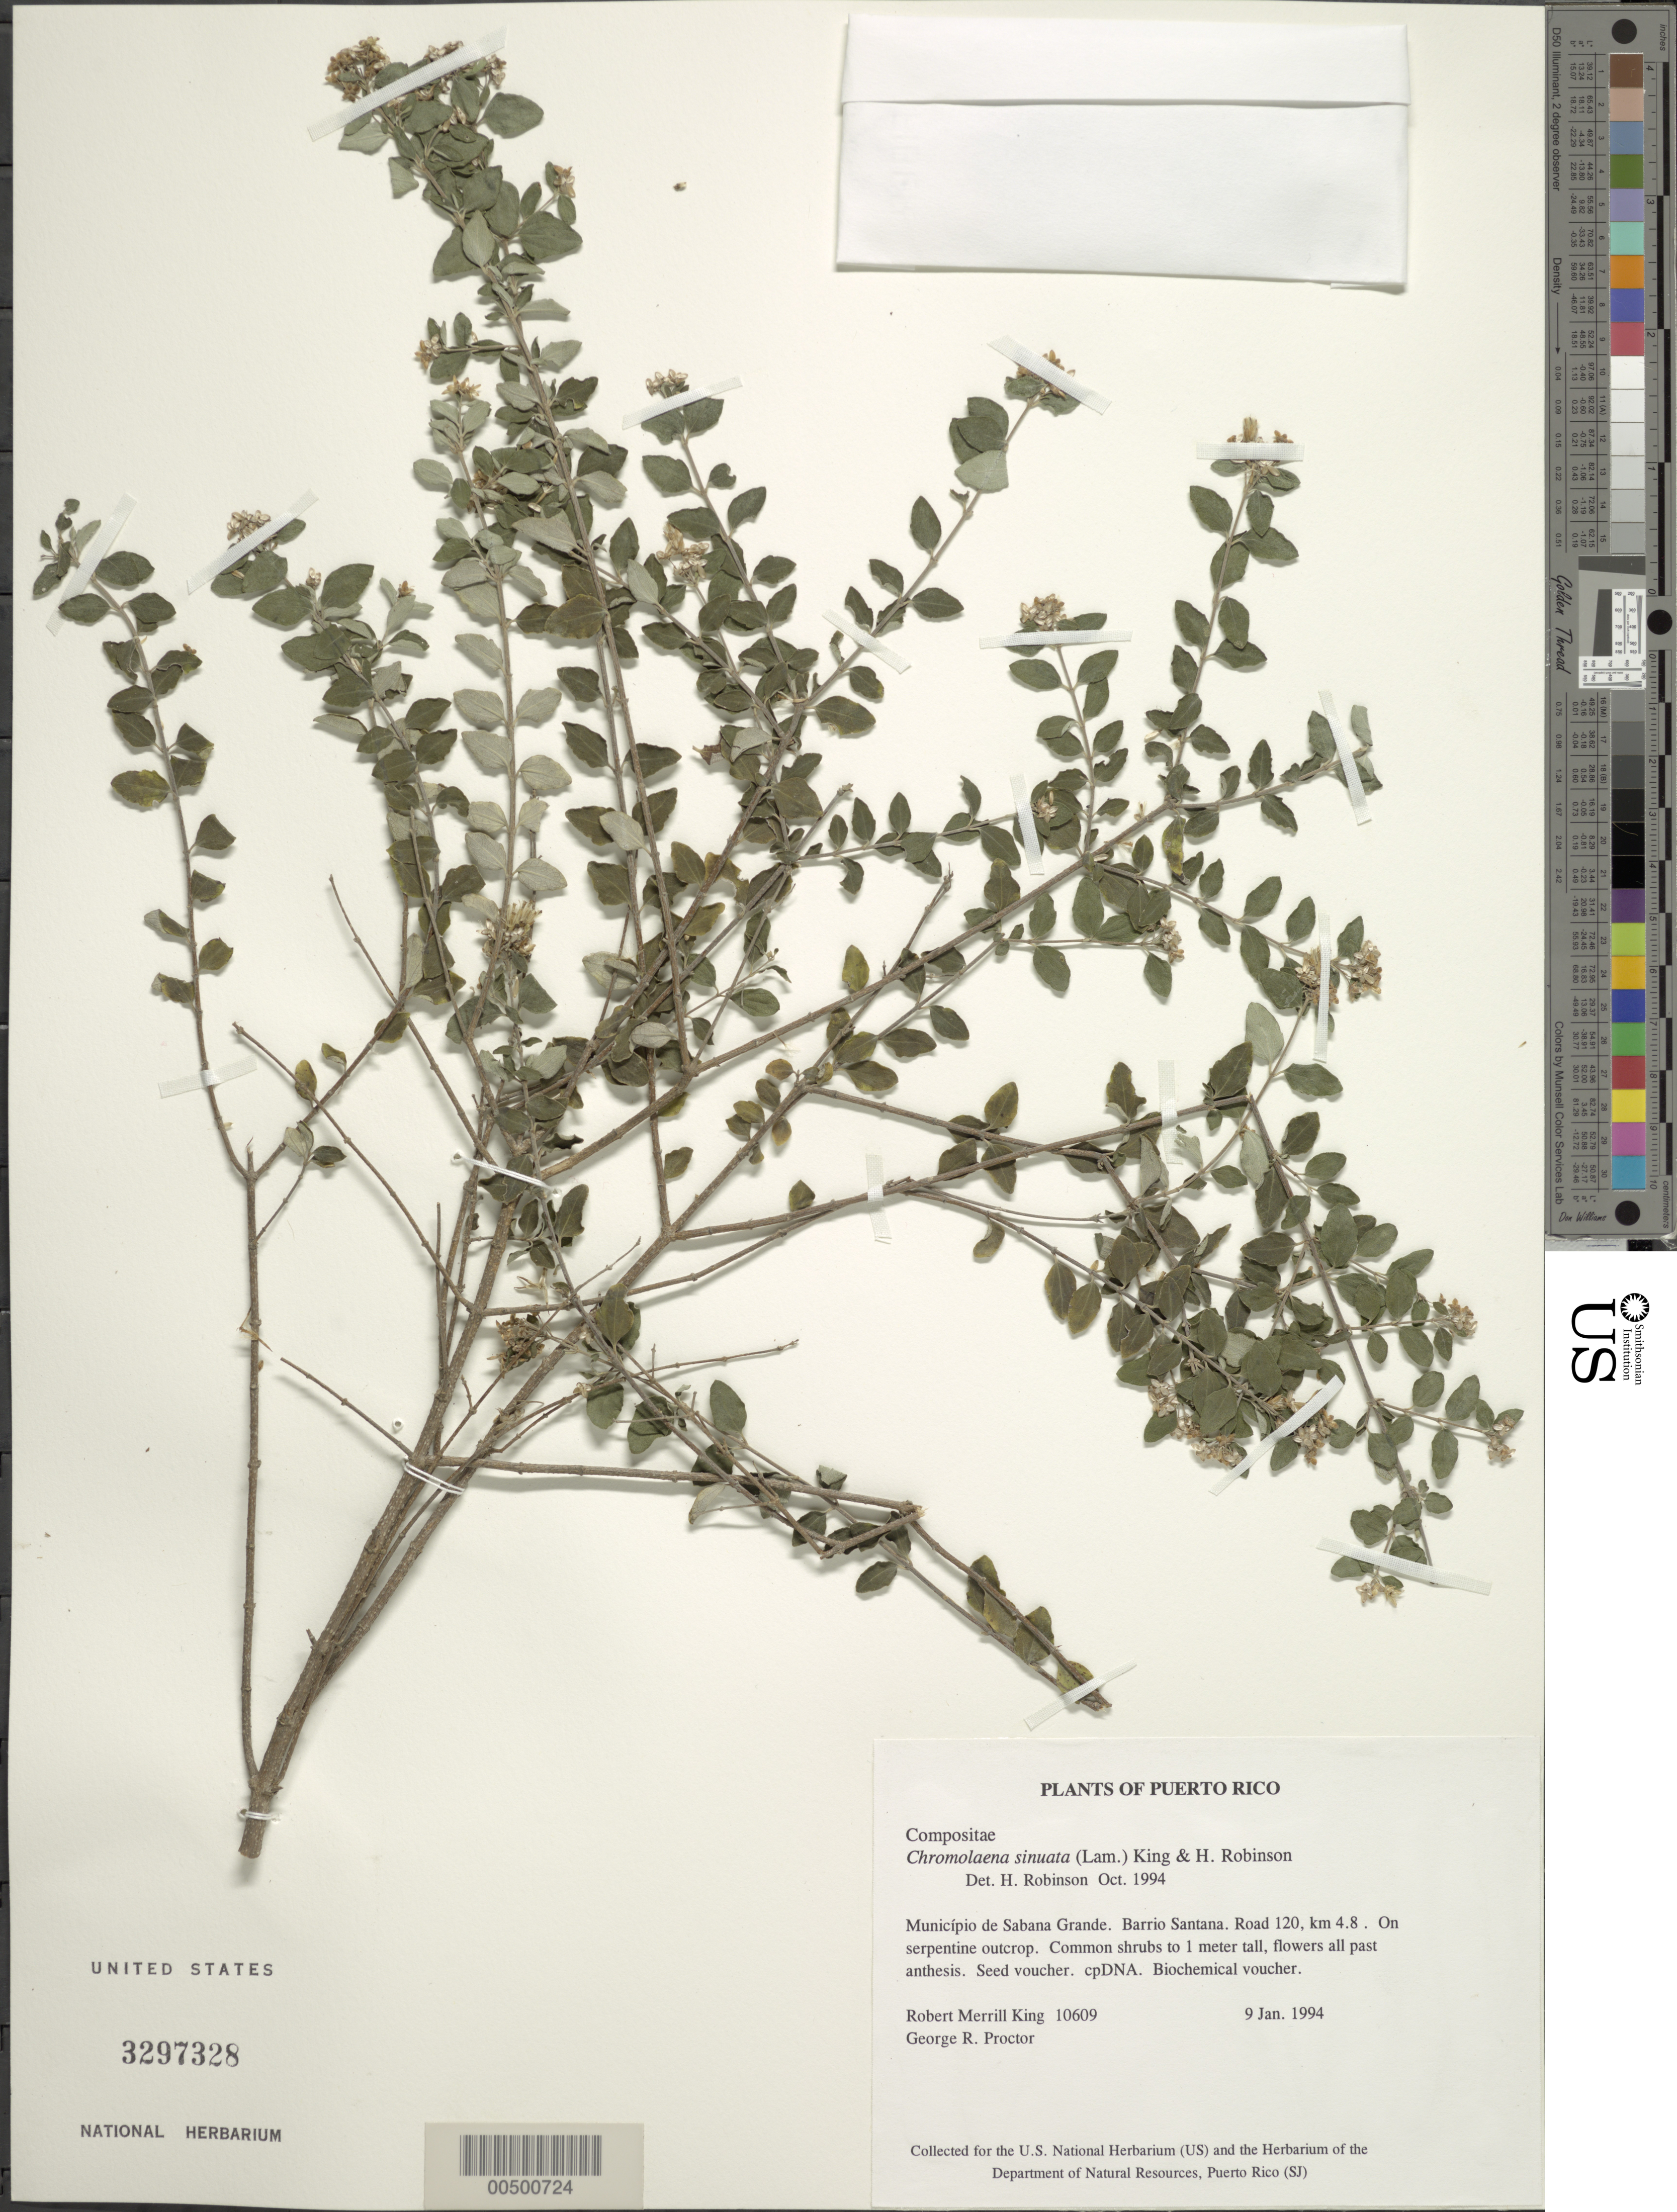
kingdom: Plantae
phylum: Tracheophyta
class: Magnoliopsida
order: Asterales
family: Asteraceae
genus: Chromolaena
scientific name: Chromolaena sinuata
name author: (Lam.) R.M. King & H. Rob.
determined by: Robinson, Harold E., (US)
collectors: R. M. King & G. Proctor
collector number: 10609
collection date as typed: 09 Jan 1994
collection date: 1994-01-09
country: Puerto Rico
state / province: Sabana Grande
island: Greater Antilles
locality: Barrio Santana. Road 120, km 4.8, Sabana Grande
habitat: On serpentine outcrop.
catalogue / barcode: US 3297328